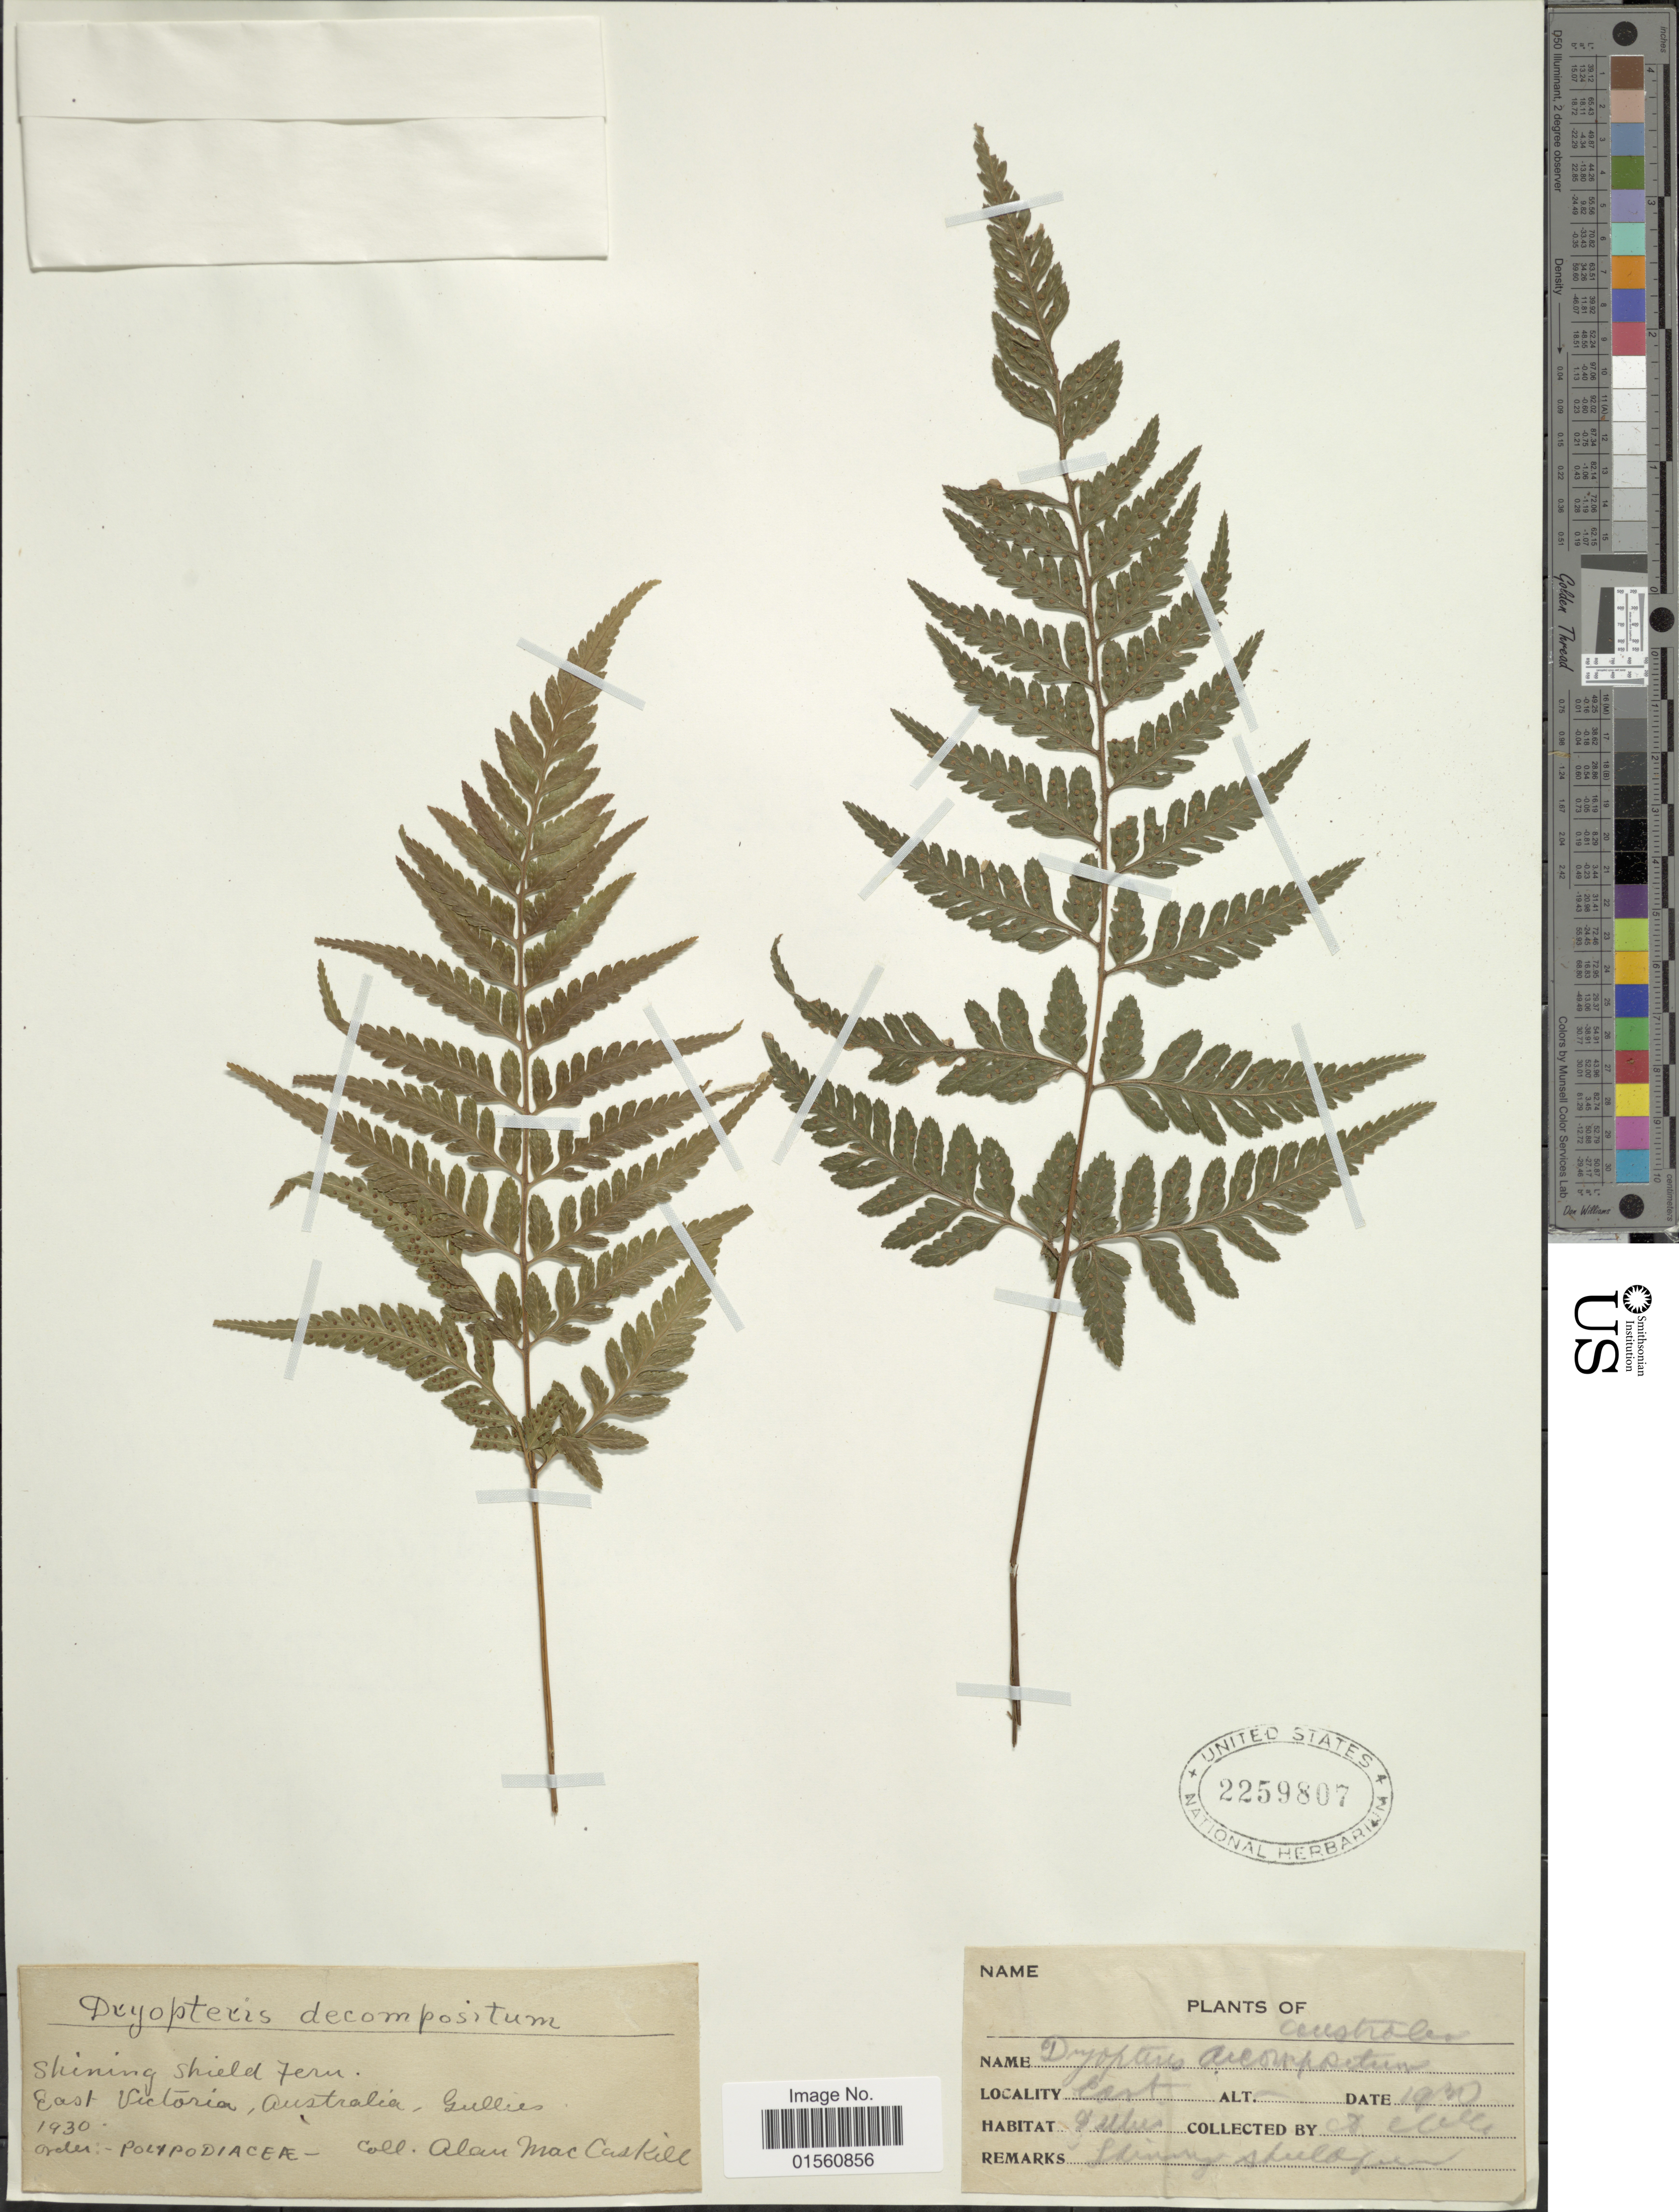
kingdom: Plantae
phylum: Tracheophyta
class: Polypodiopsida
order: Polypodiales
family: Dryopteridaceae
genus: Lastreopsis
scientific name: Lastreopsis decomposita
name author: (R. Br.) Tindale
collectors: A. MacCaskill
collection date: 1930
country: Australia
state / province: Victoria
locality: East Victoria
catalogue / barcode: US 2259807